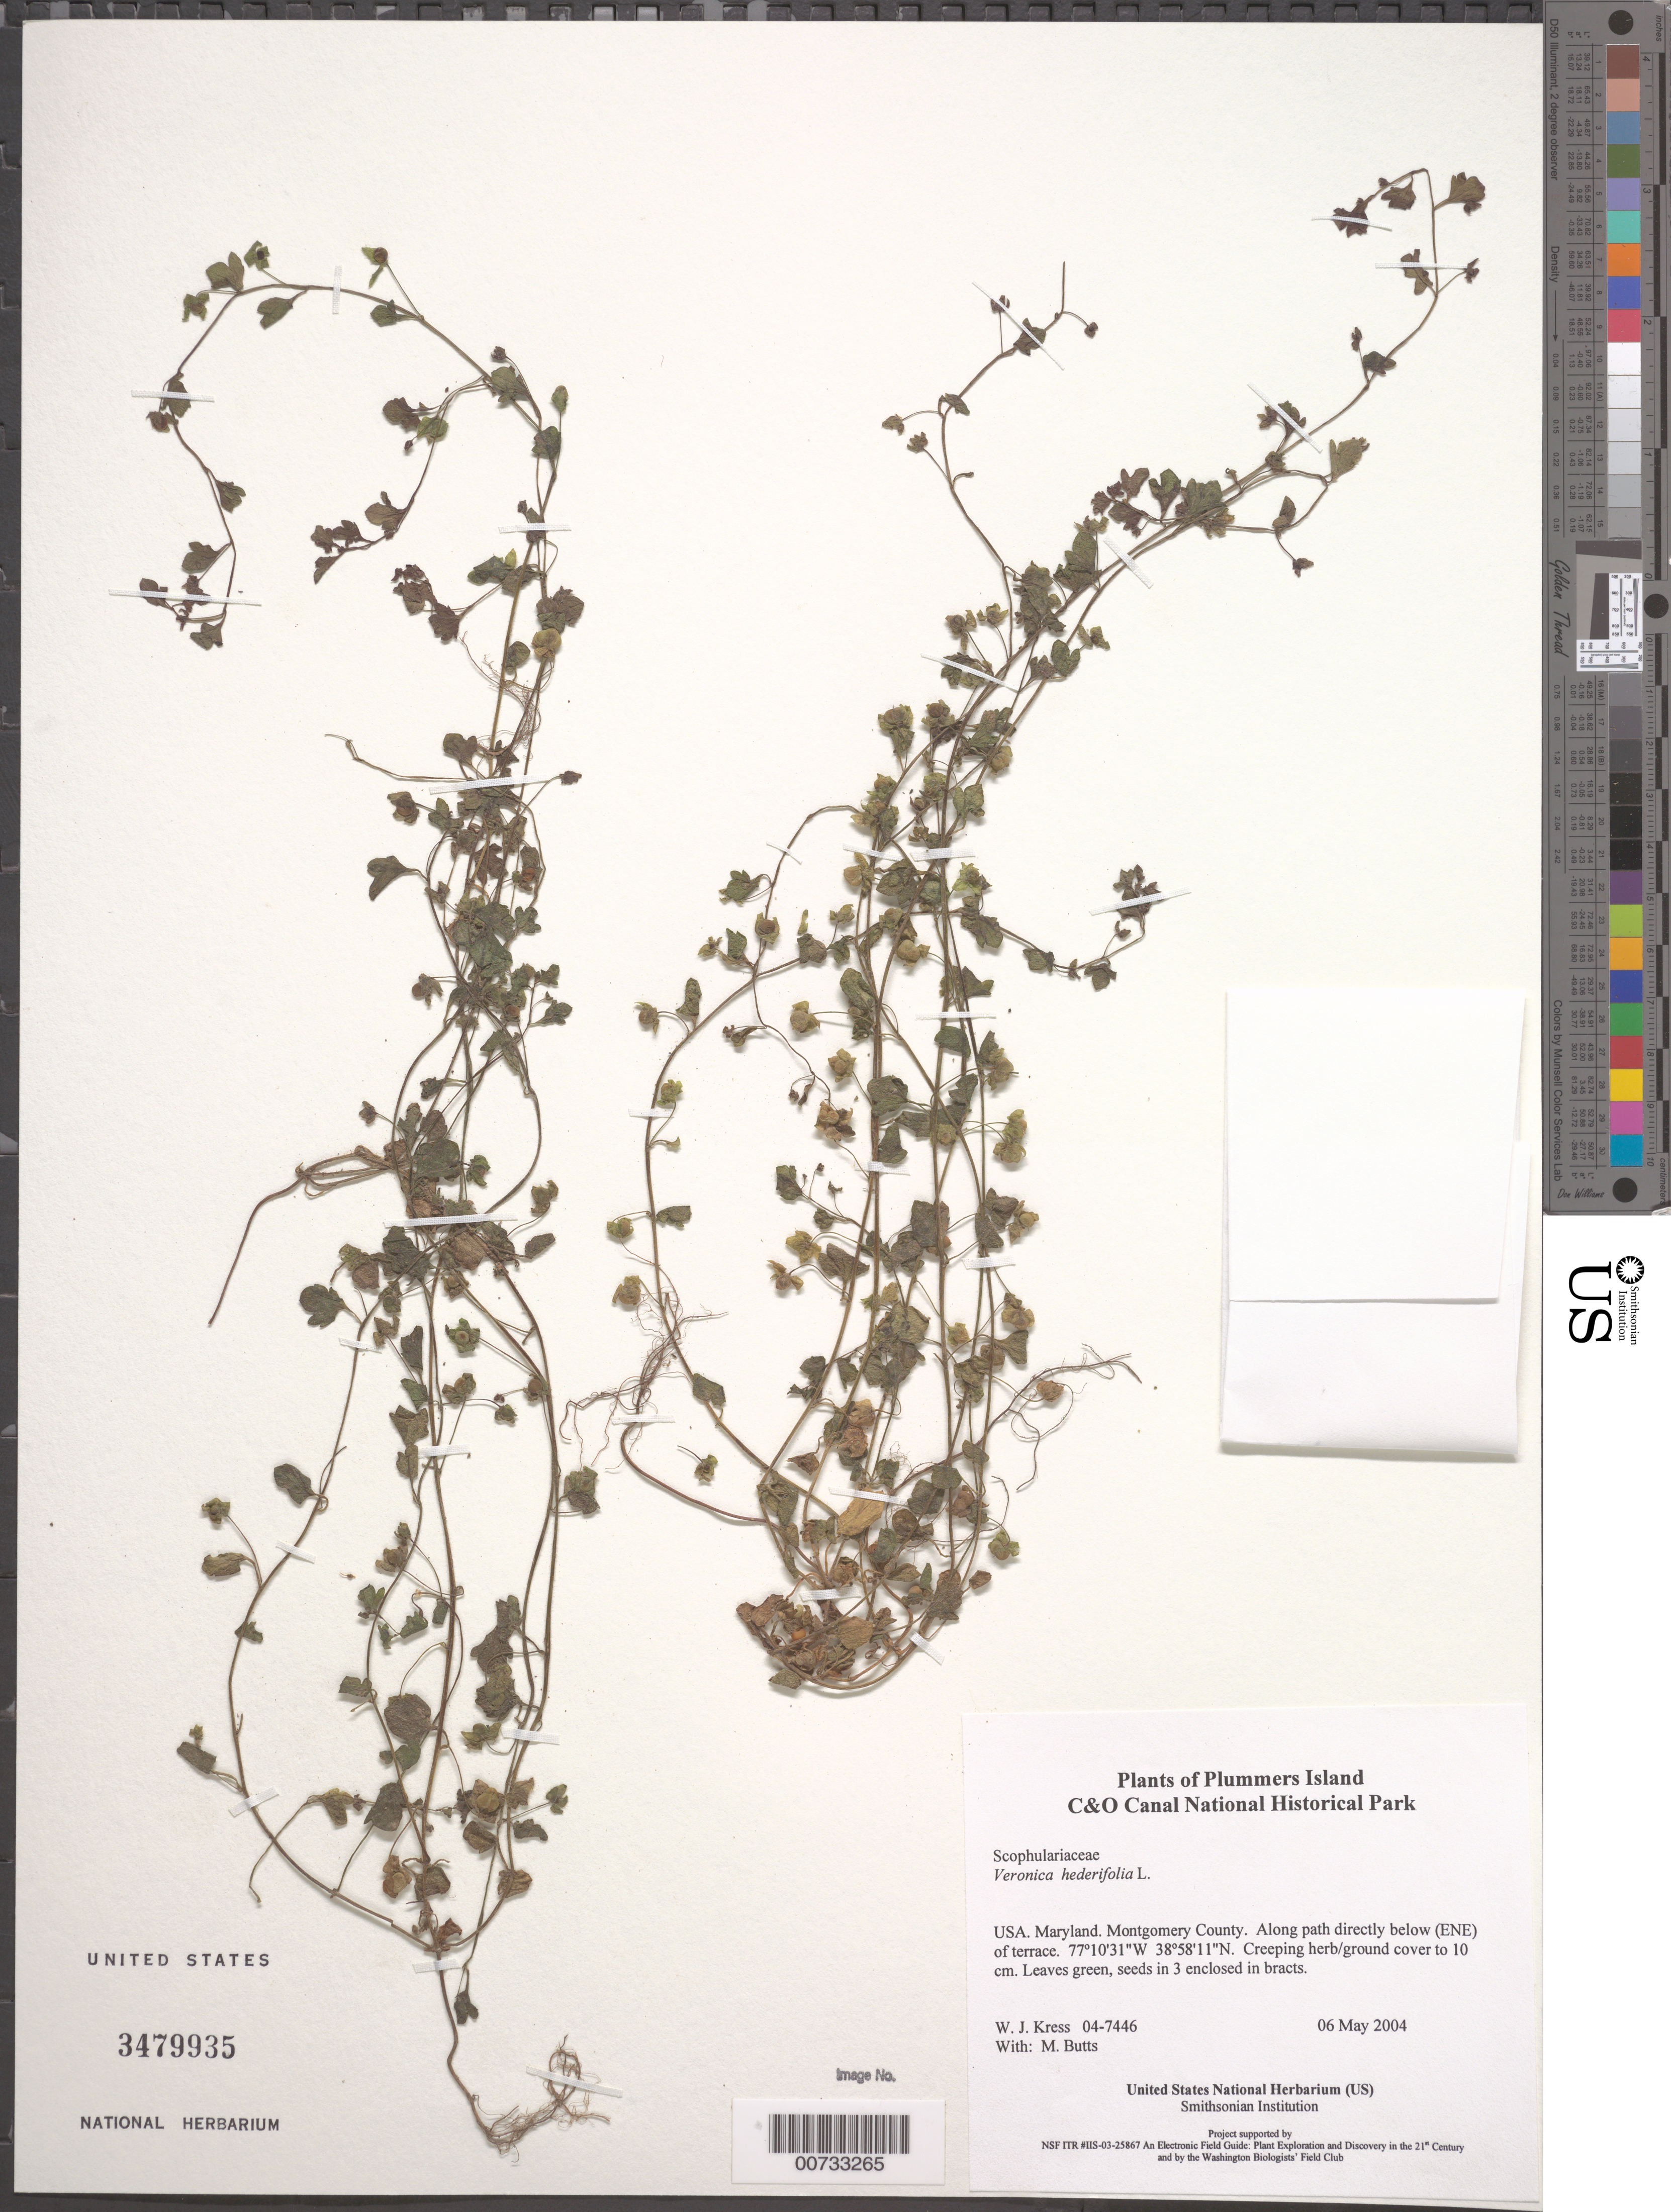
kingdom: Plantae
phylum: Tracheophyta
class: Magnoliopsida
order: Lamiales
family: Plantaginaceae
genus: Veronica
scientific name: Veronica hederifolia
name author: L.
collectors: W. J. Kress & M. B. Butts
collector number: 04-7446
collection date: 2004-05-06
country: United States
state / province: Maryland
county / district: Montgomery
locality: Chesapeake and Ohio Canal National Historical Park, Plummers Island, along path directly below (ENE) of terrace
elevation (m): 20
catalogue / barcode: US 3479935